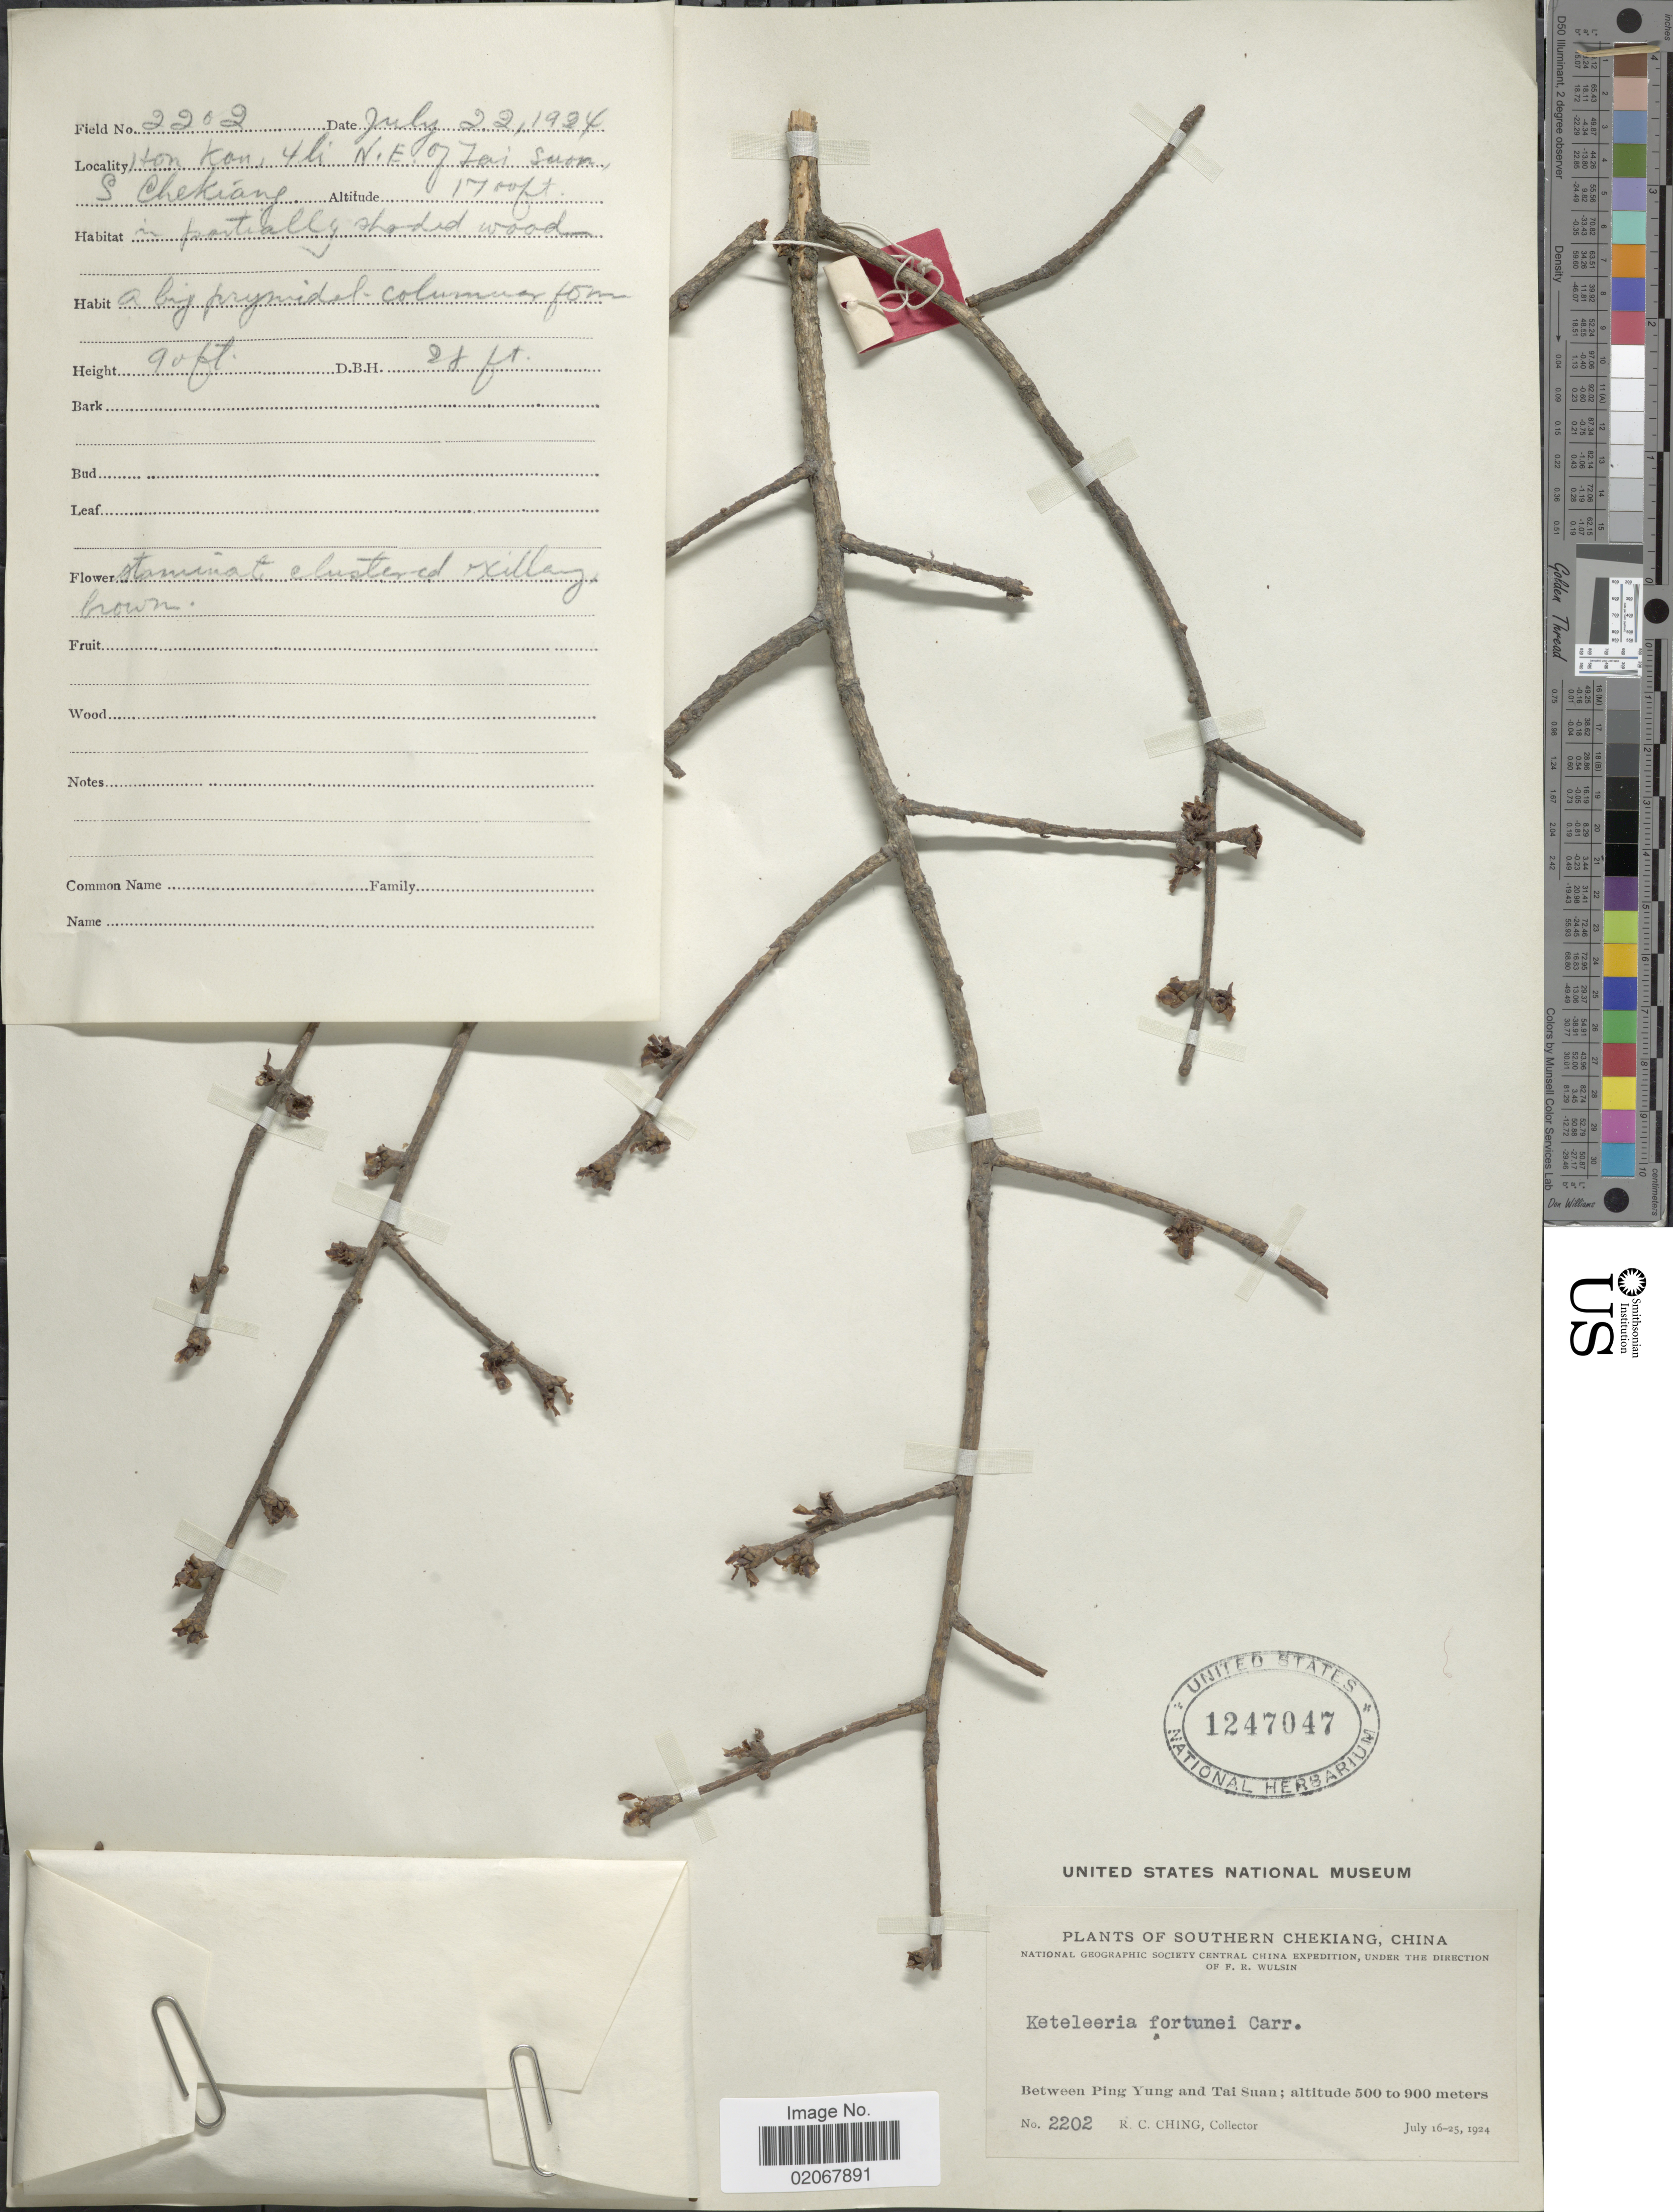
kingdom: Plantae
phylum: Tracheophyta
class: Pinopsida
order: Pinales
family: Pinaceae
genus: Keteleeria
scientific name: Keteleeria fortunei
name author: (A. Murray bis) Carrière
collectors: R. C. Ching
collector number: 2202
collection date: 1934-07-22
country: China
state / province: Zhejiang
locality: Hon Kon, 4 li N. E. of Tai Suon, S Chekiang, Southern Chekiang, Between Ping Yuang and Tai Suan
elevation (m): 500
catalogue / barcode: US 1247047